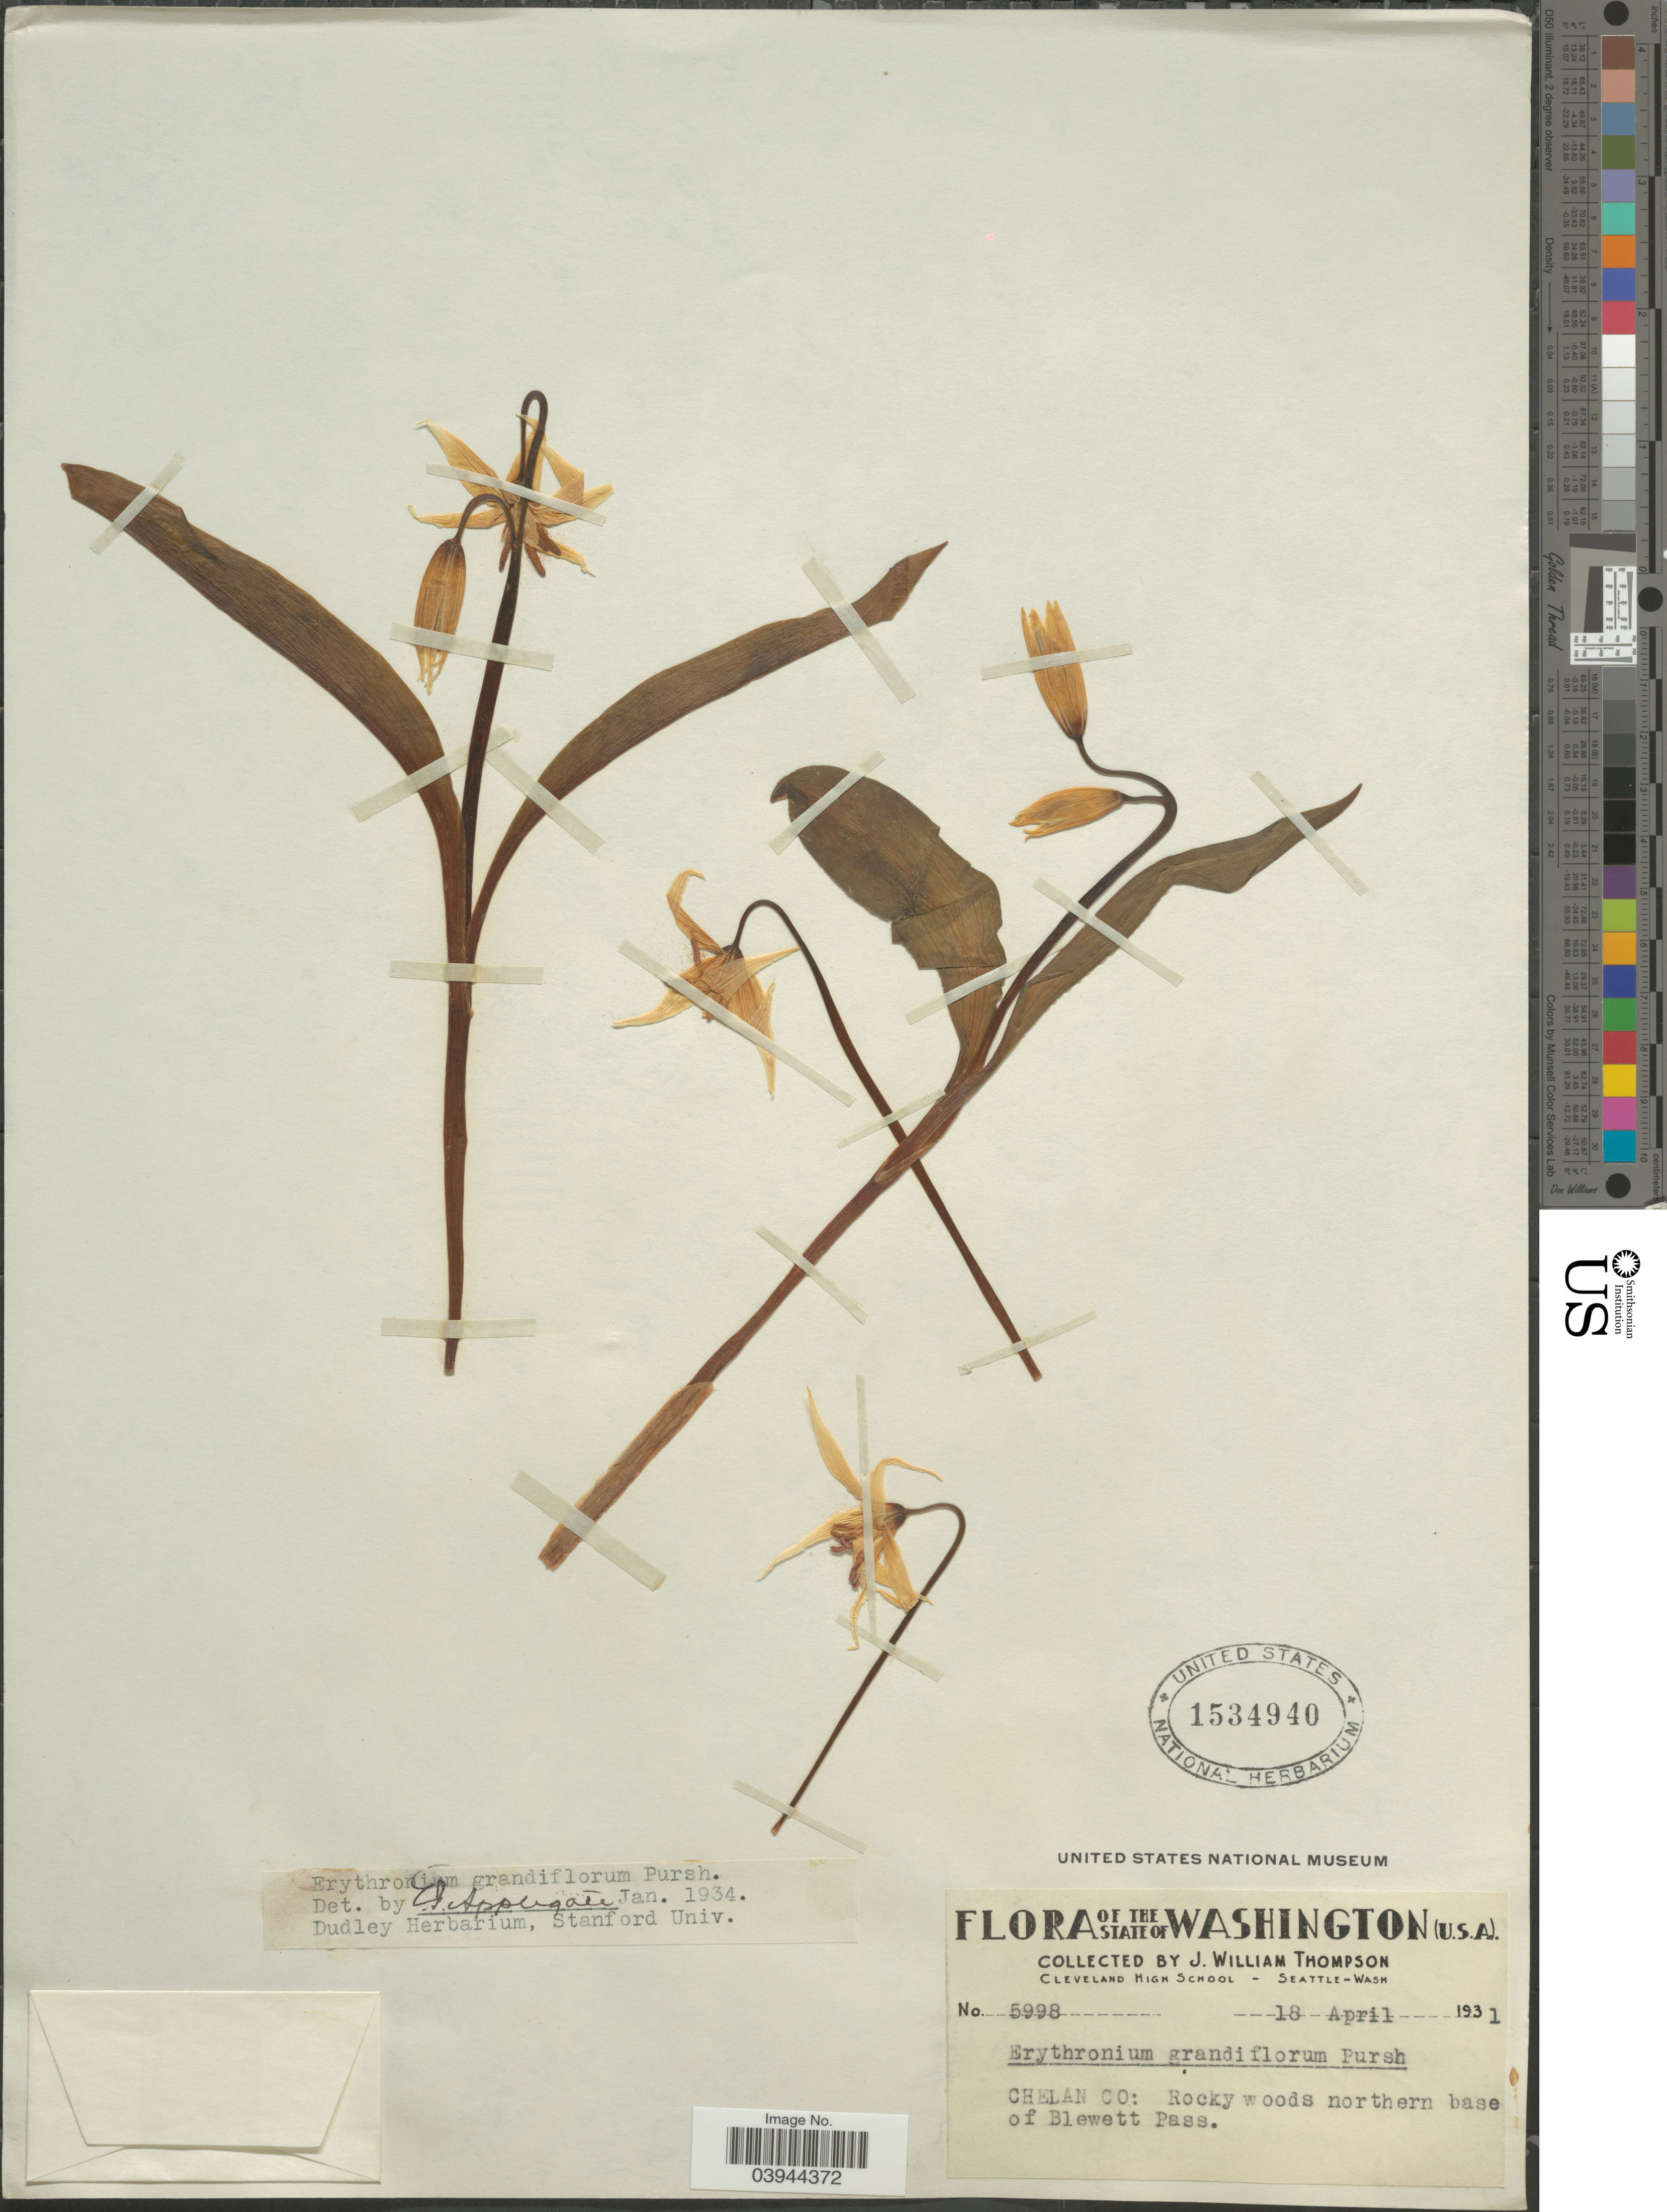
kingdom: Plantae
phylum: Tracheophyta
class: Liliopsida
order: Liliales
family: Liliaceae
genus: Erythronium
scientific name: Erythronium grandiflorum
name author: Pursh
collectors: J. W. Thompson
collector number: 5998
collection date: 1931-04-18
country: United States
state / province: Washington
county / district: Chelan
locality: Chelan Co: Rocky woods northern base of Blewett Pass.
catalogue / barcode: US 1534940